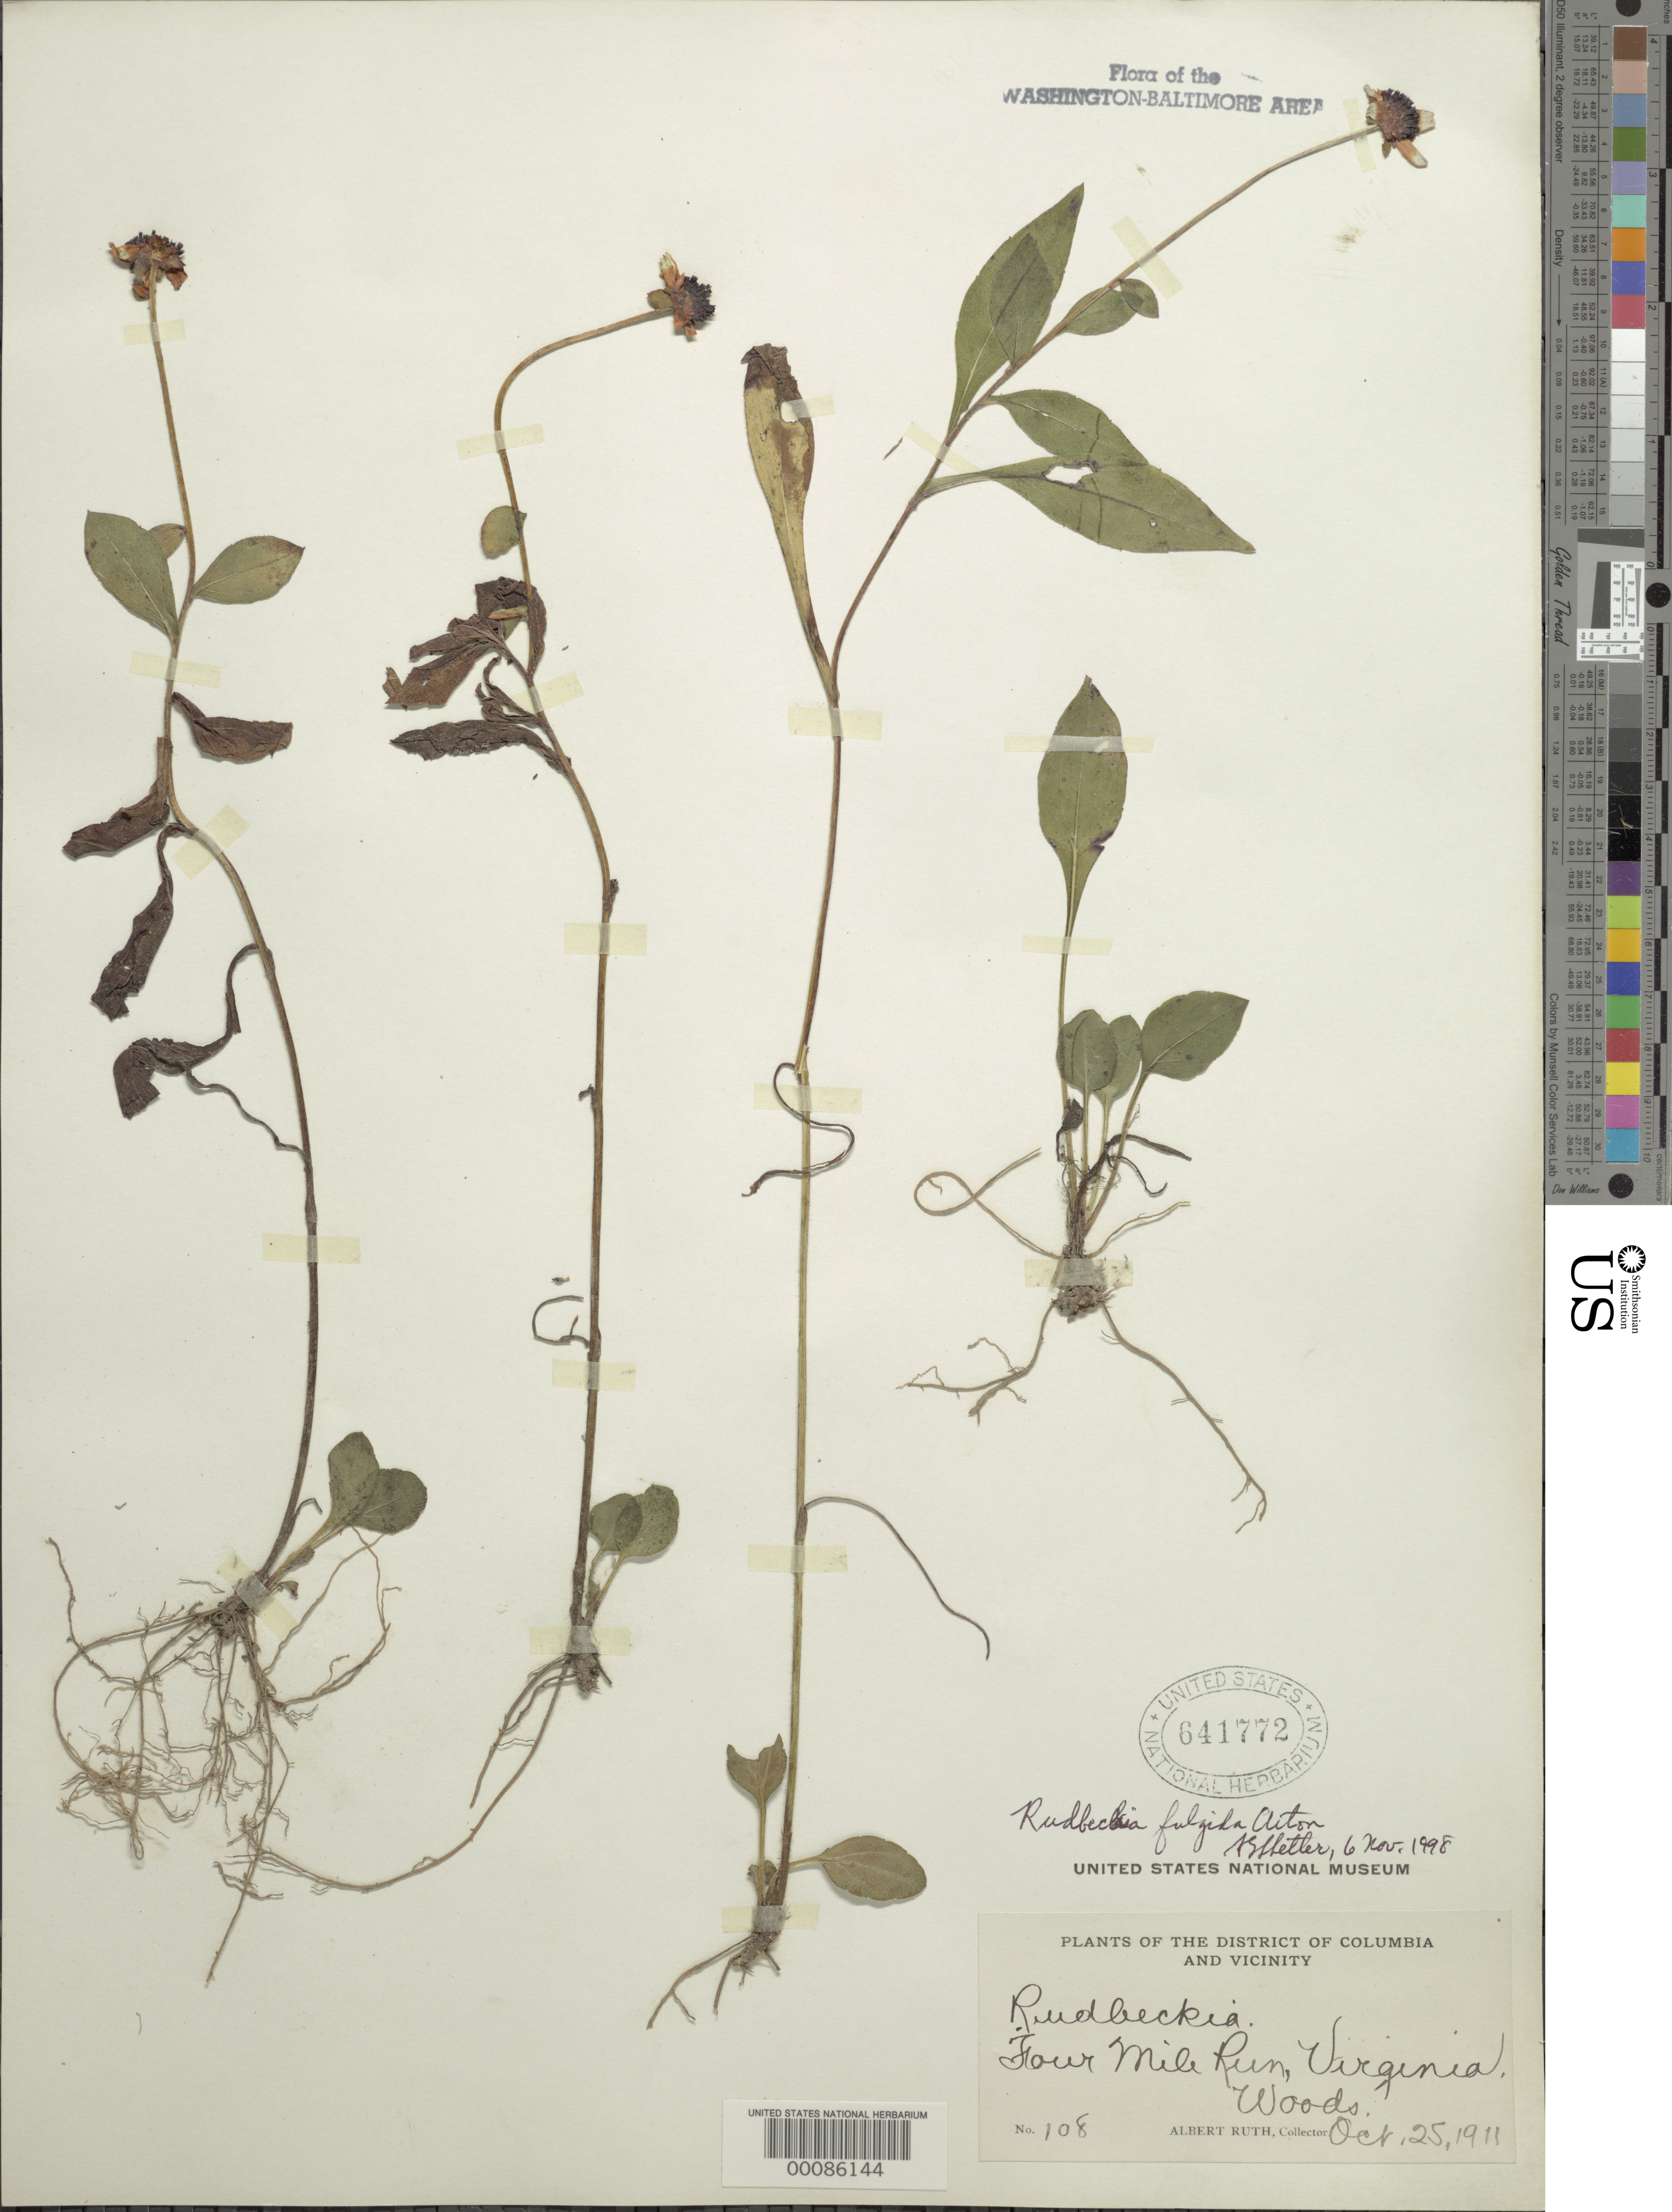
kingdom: Plantae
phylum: Tracheophyta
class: Magnoliopsida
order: Asterales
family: Asteraceae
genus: Rudbeckia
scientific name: Rudbeckia fulgida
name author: Aiton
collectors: A. Ruth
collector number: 108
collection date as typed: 25 Oct 1911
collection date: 1911-10-25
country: United States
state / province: Virginia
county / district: Fairfax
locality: Four Mile Run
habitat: Woods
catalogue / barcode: US 641772